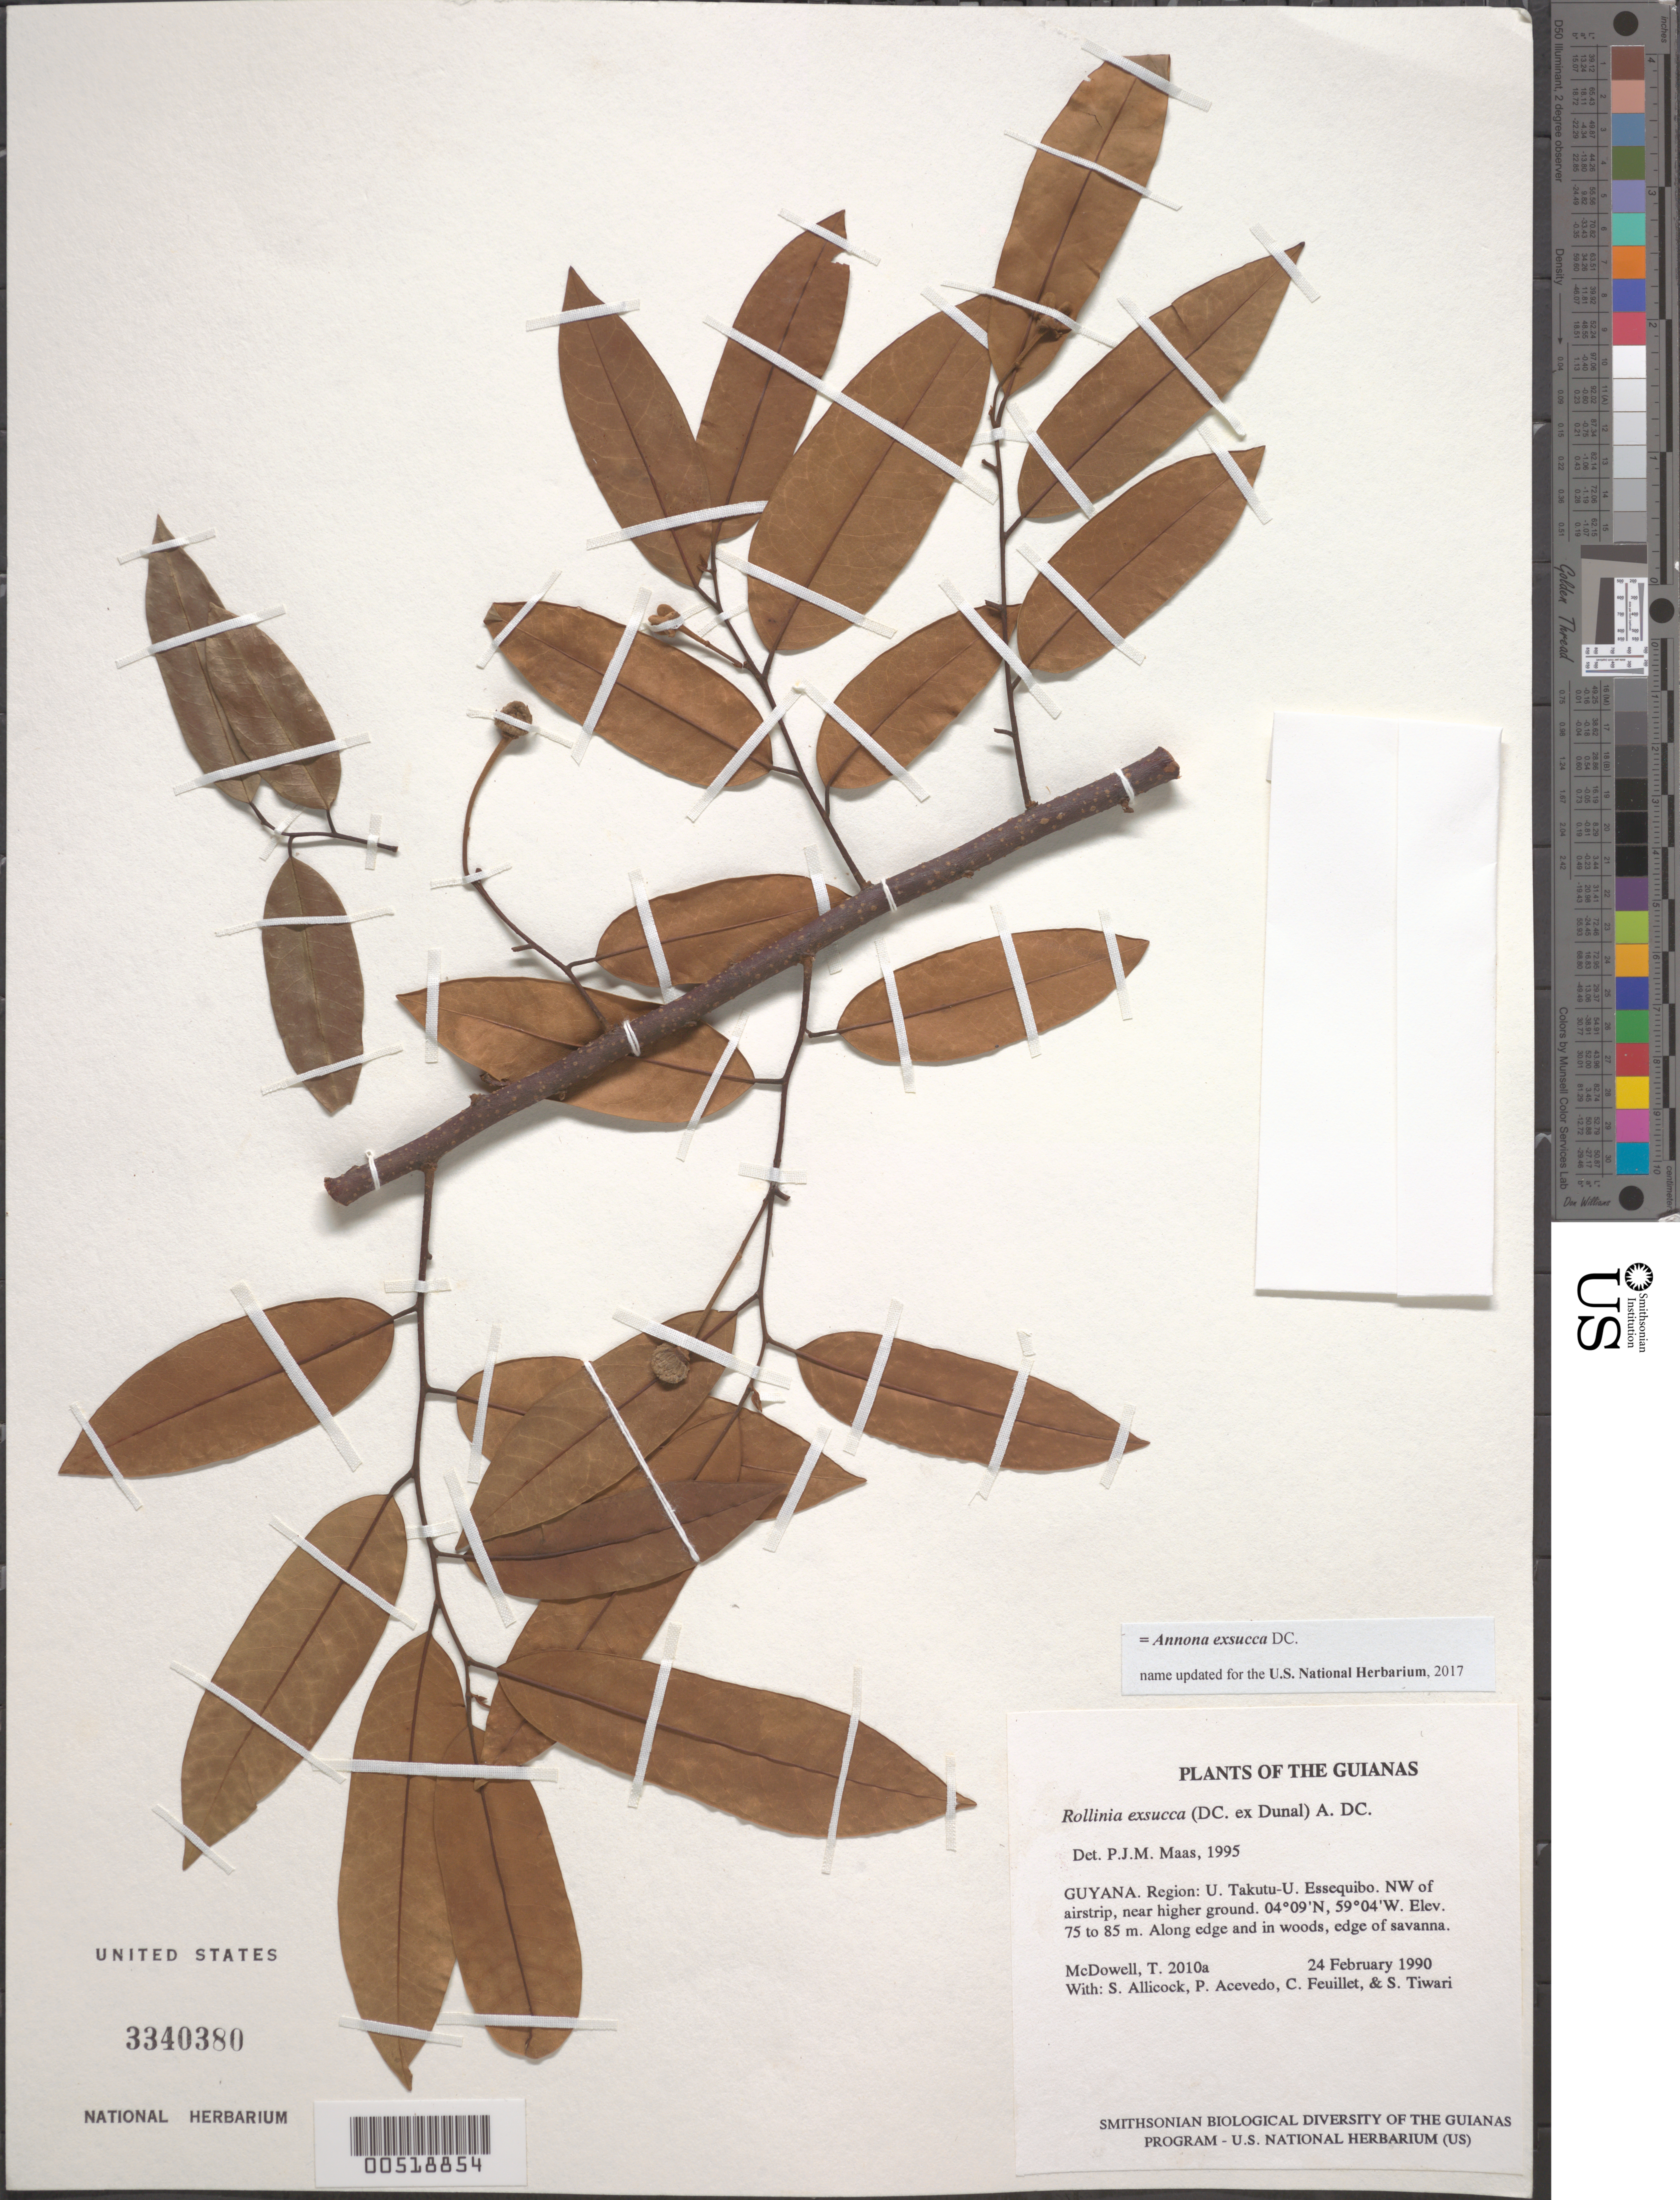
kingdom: Plantae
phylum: Tracheophyta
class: Magnoliopsida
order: Magnoliales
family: Annonaceae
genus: Annona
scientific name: Annona exsucca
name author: DC. ex Dunal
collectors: T. McDowell, S. Allicock, P. Acevedo-Rodr., C. Feuillet & S. Tiwari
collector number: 2010 a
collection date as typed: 24 February 1990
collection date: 1990-02-24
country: Guyana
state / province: U. Takutu-U. Essequibo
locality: Surama Village, NW of airstrip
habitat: Along edge and in woods on higher ground, edge of savanna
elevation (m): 75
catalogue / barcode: US 3340380